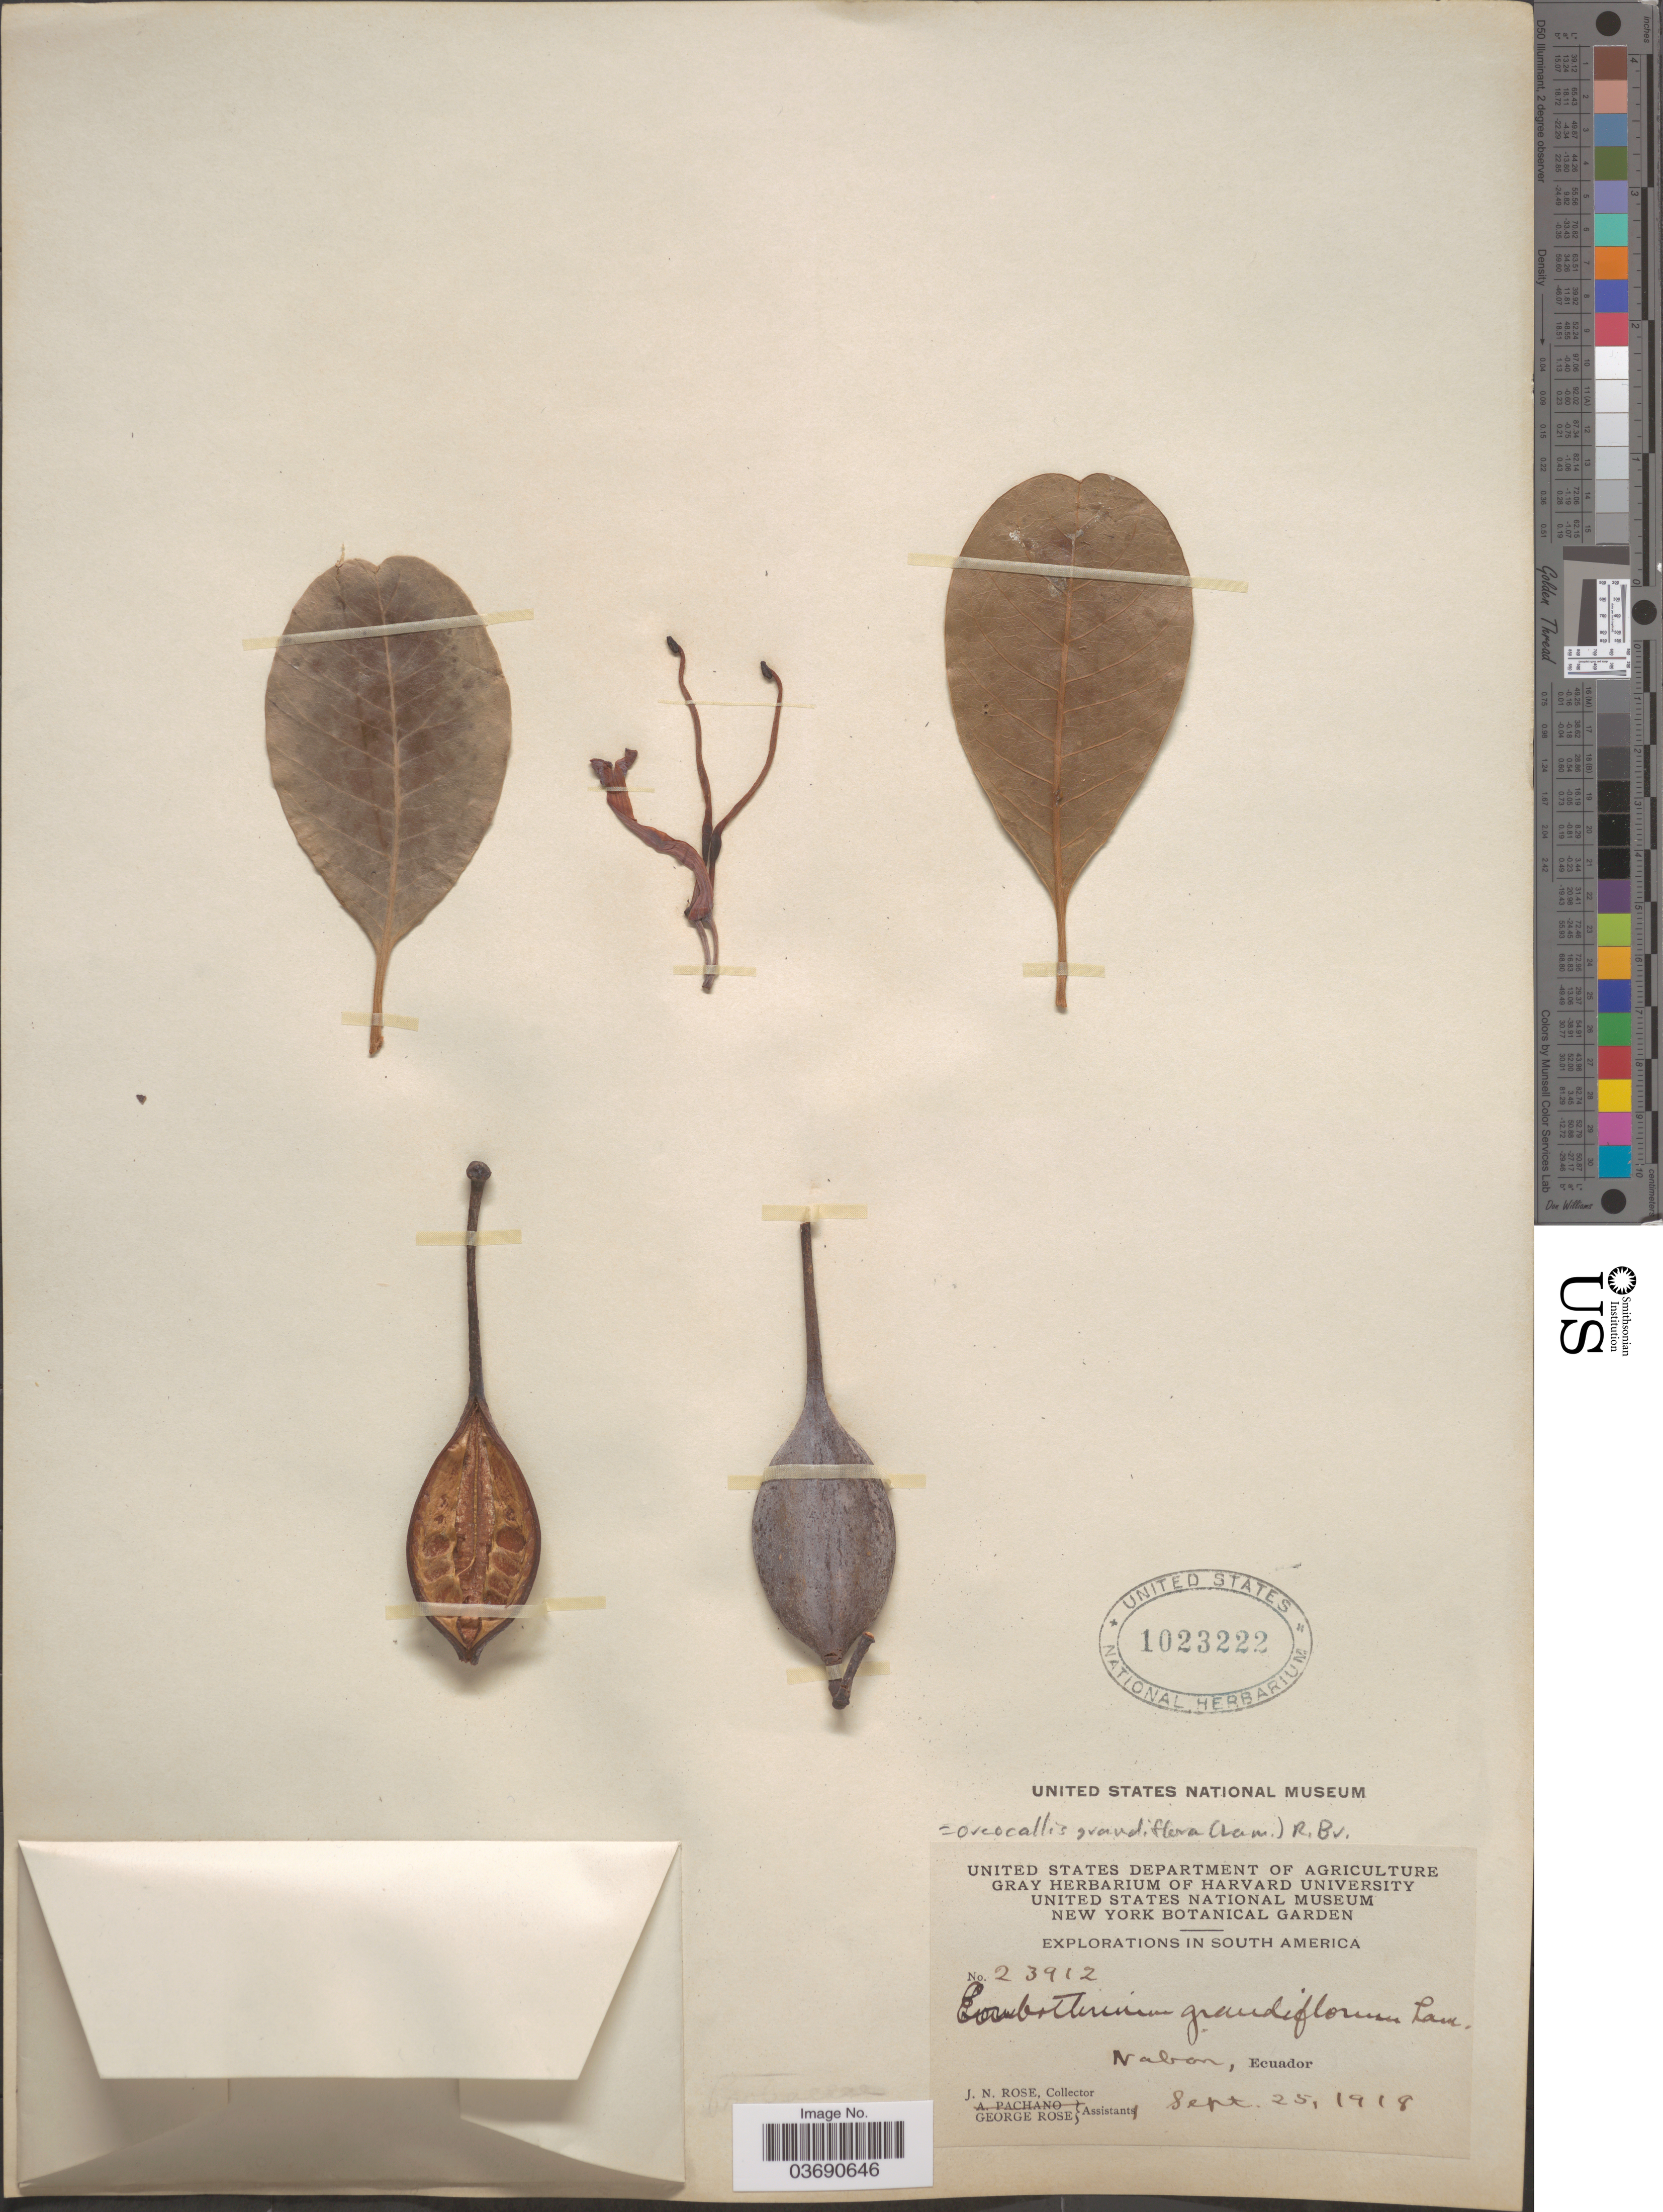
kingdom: Plantae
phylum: Tracheophyta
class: Magnoliopsida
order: Proteales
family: Proteaceae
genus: Oreocallis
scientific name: Oreocallis grandiflora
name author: (Lam.) R. Br.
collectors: J. N. Rose & G. Rose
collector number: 23912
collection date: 1918-09-25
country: Ecuador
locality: Nabon.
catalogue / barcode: US 1023222